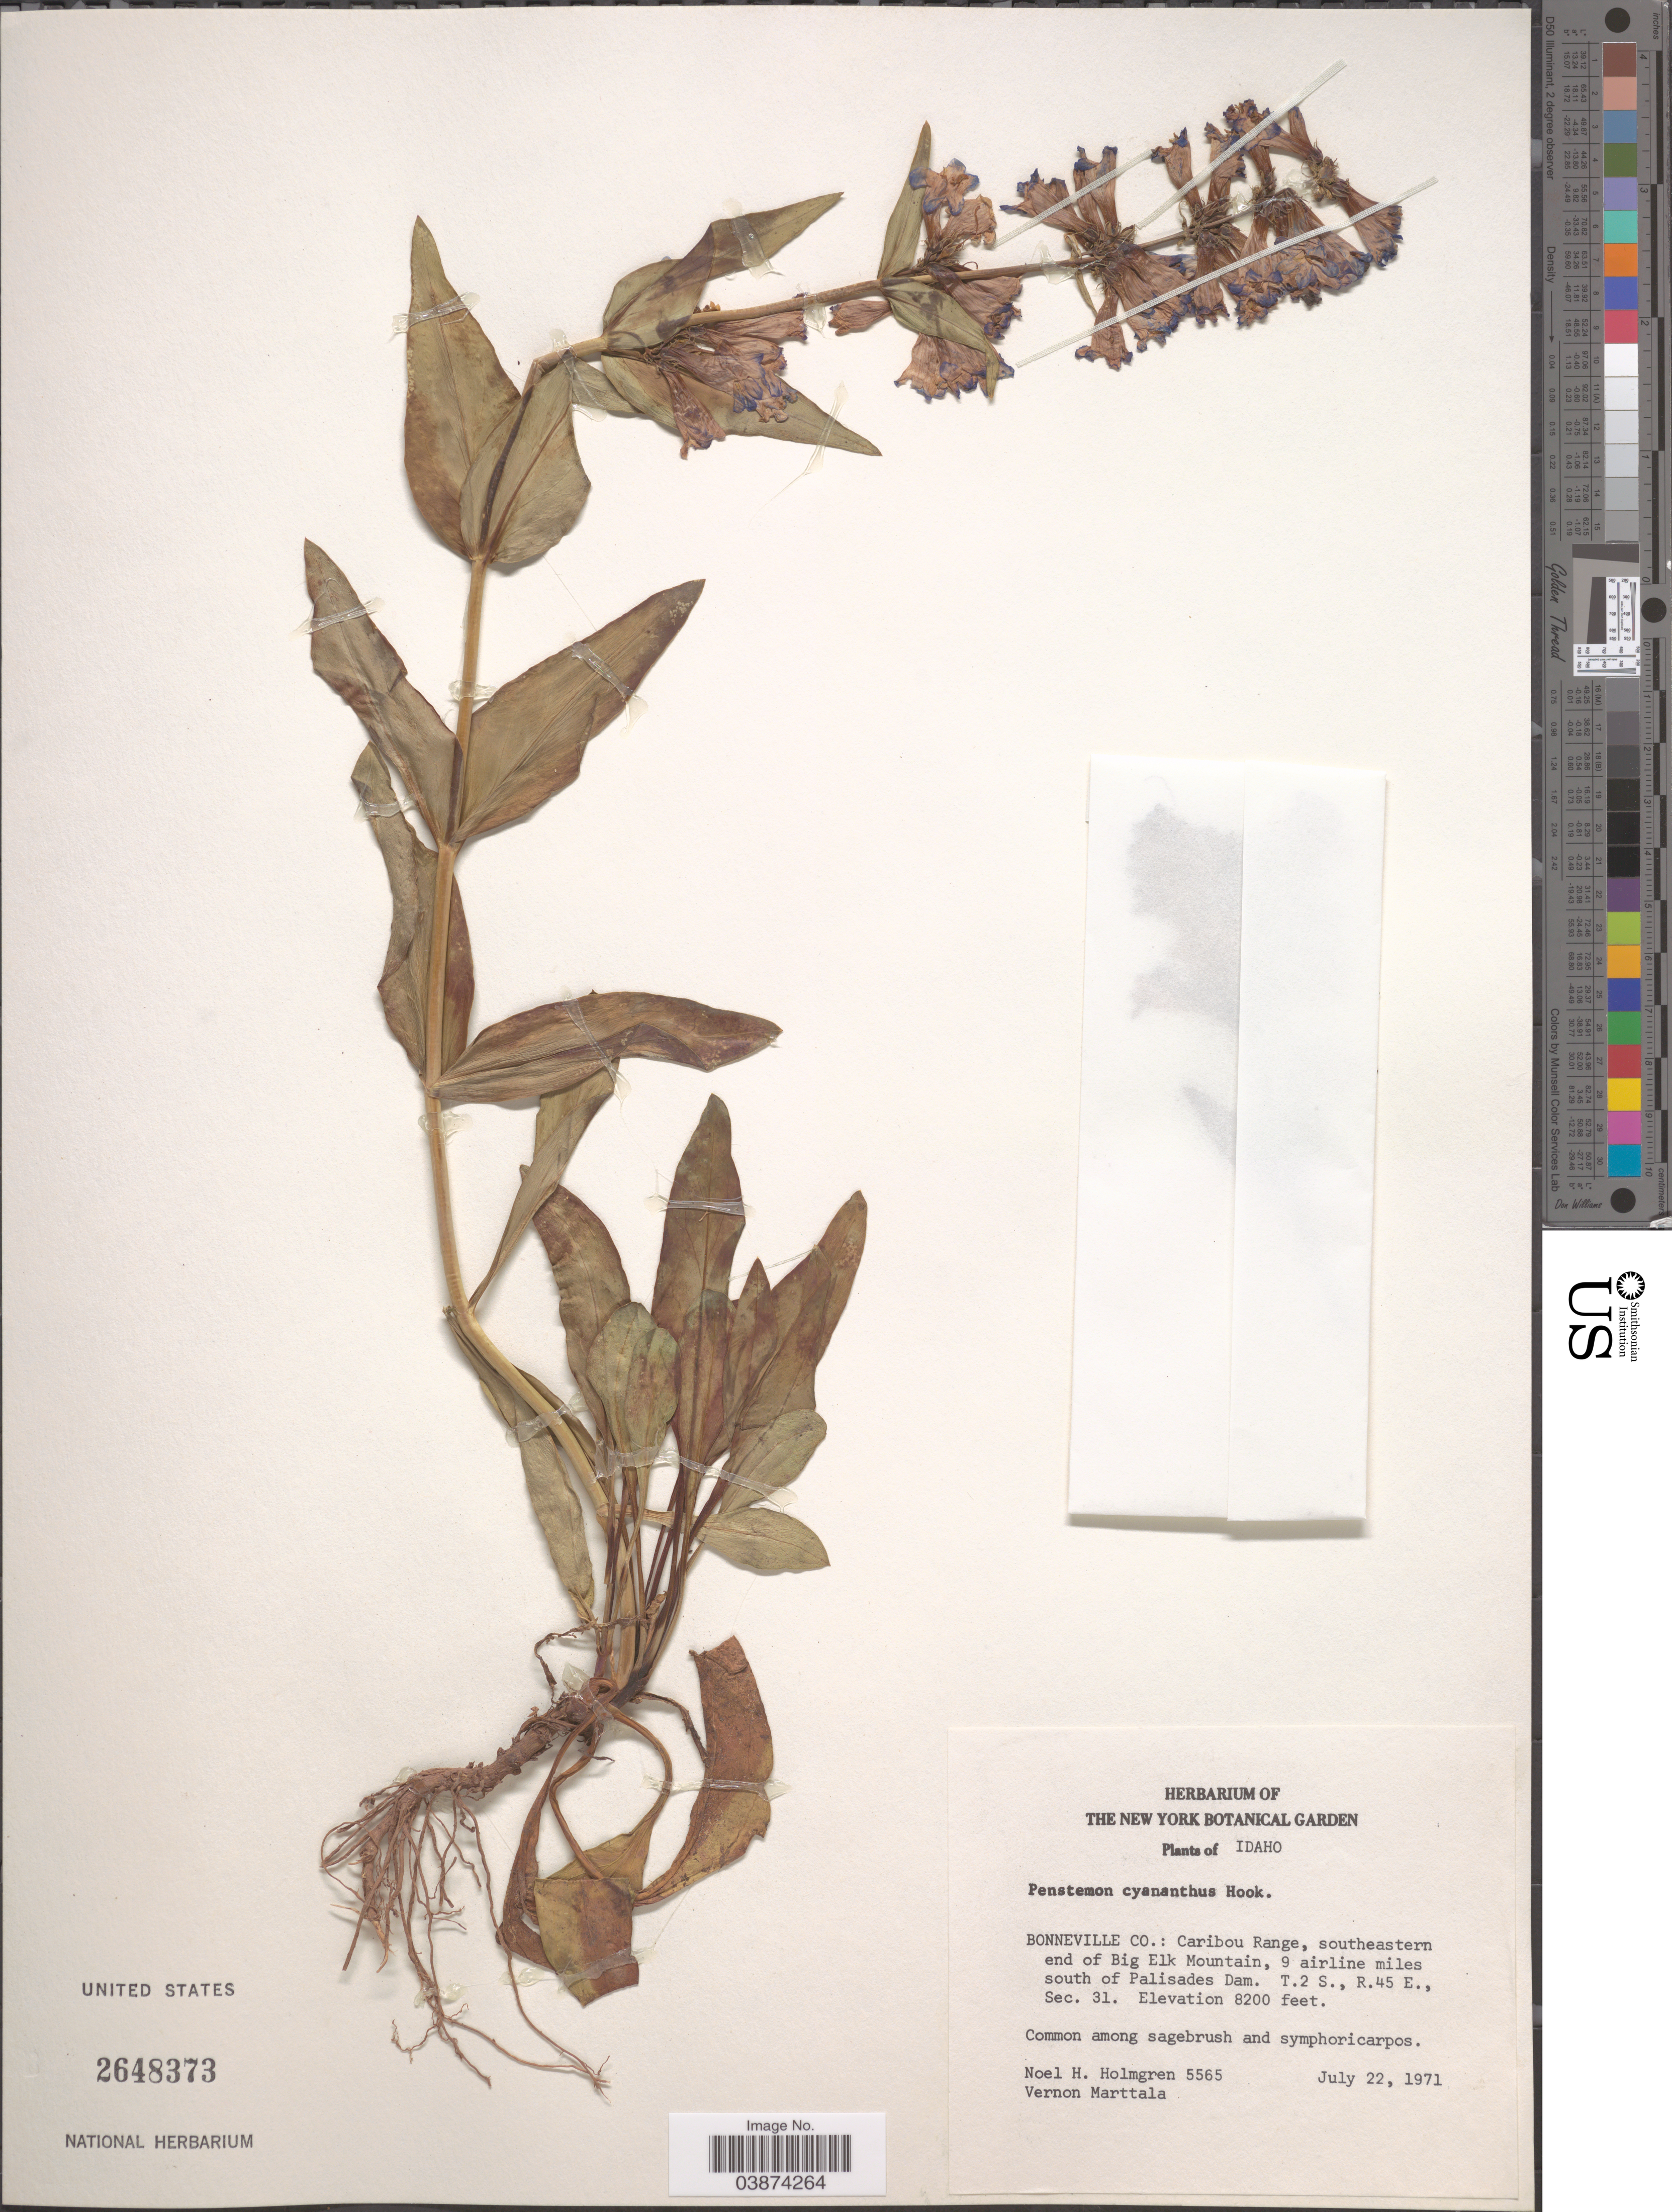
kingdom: Plantae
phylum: Tracheophyta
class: Magnoliopsida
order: Lamiales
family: Plantaginaceae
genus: Penstemon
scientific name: Penstemon cyananthus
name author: Hook.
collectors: N. H. Holmgren & V. Marttala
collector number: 5565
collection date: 1971-07-22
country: United States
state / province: Idaho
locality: Bonneville Co.: Caribou Range, southeastern end of Big Elk Mountain, 9 airline miles south of Palisades Dam. T. 2 S., R. 45 E., Sec. 31.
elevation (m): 2499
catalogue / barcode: US 2648373